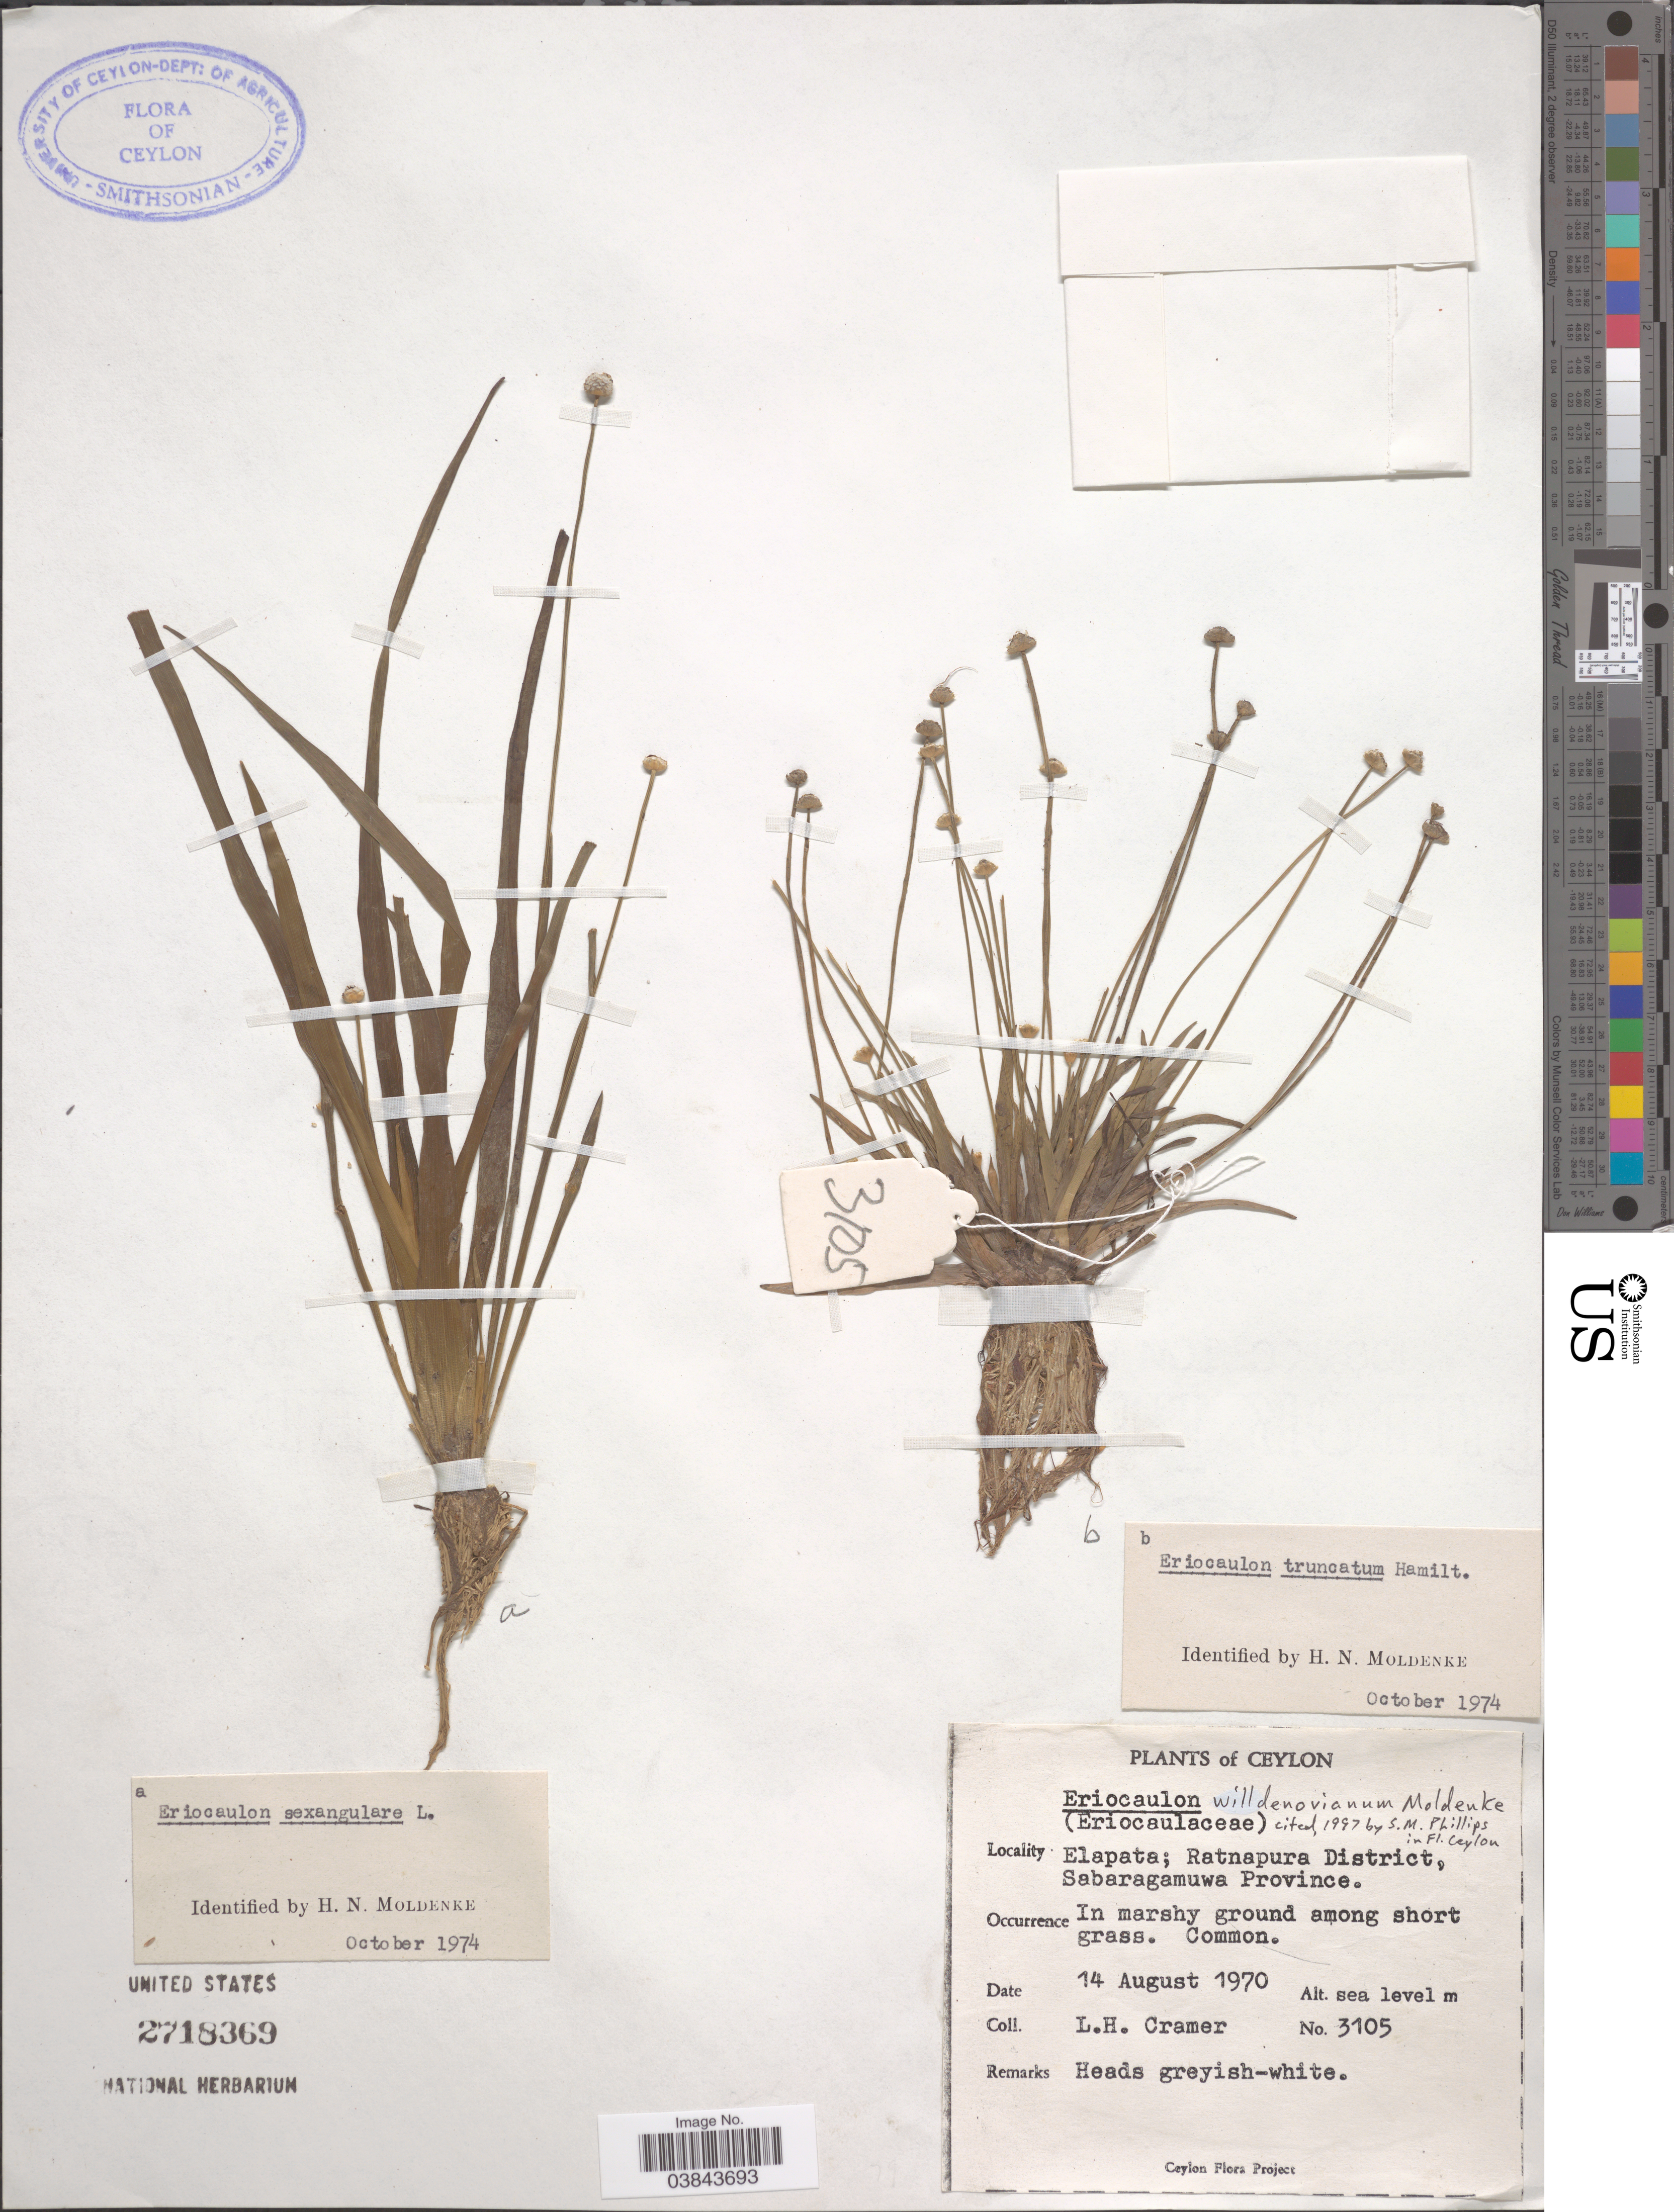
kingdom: Plantae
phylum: Tracheophyta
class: Liliopsida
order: Poales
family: Eriocaulaceae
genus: Eriocaulon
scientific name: Eriocaulon willdenovianum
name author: Moldenke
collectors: L. H. Cramer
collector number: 3105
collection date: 1970-08-14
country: Sri Lanka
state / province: Sabaragamuwa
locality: Ceylon. Elapata; Ratnapura District, Sabaragamuwa Province.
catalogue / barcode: US 2718369